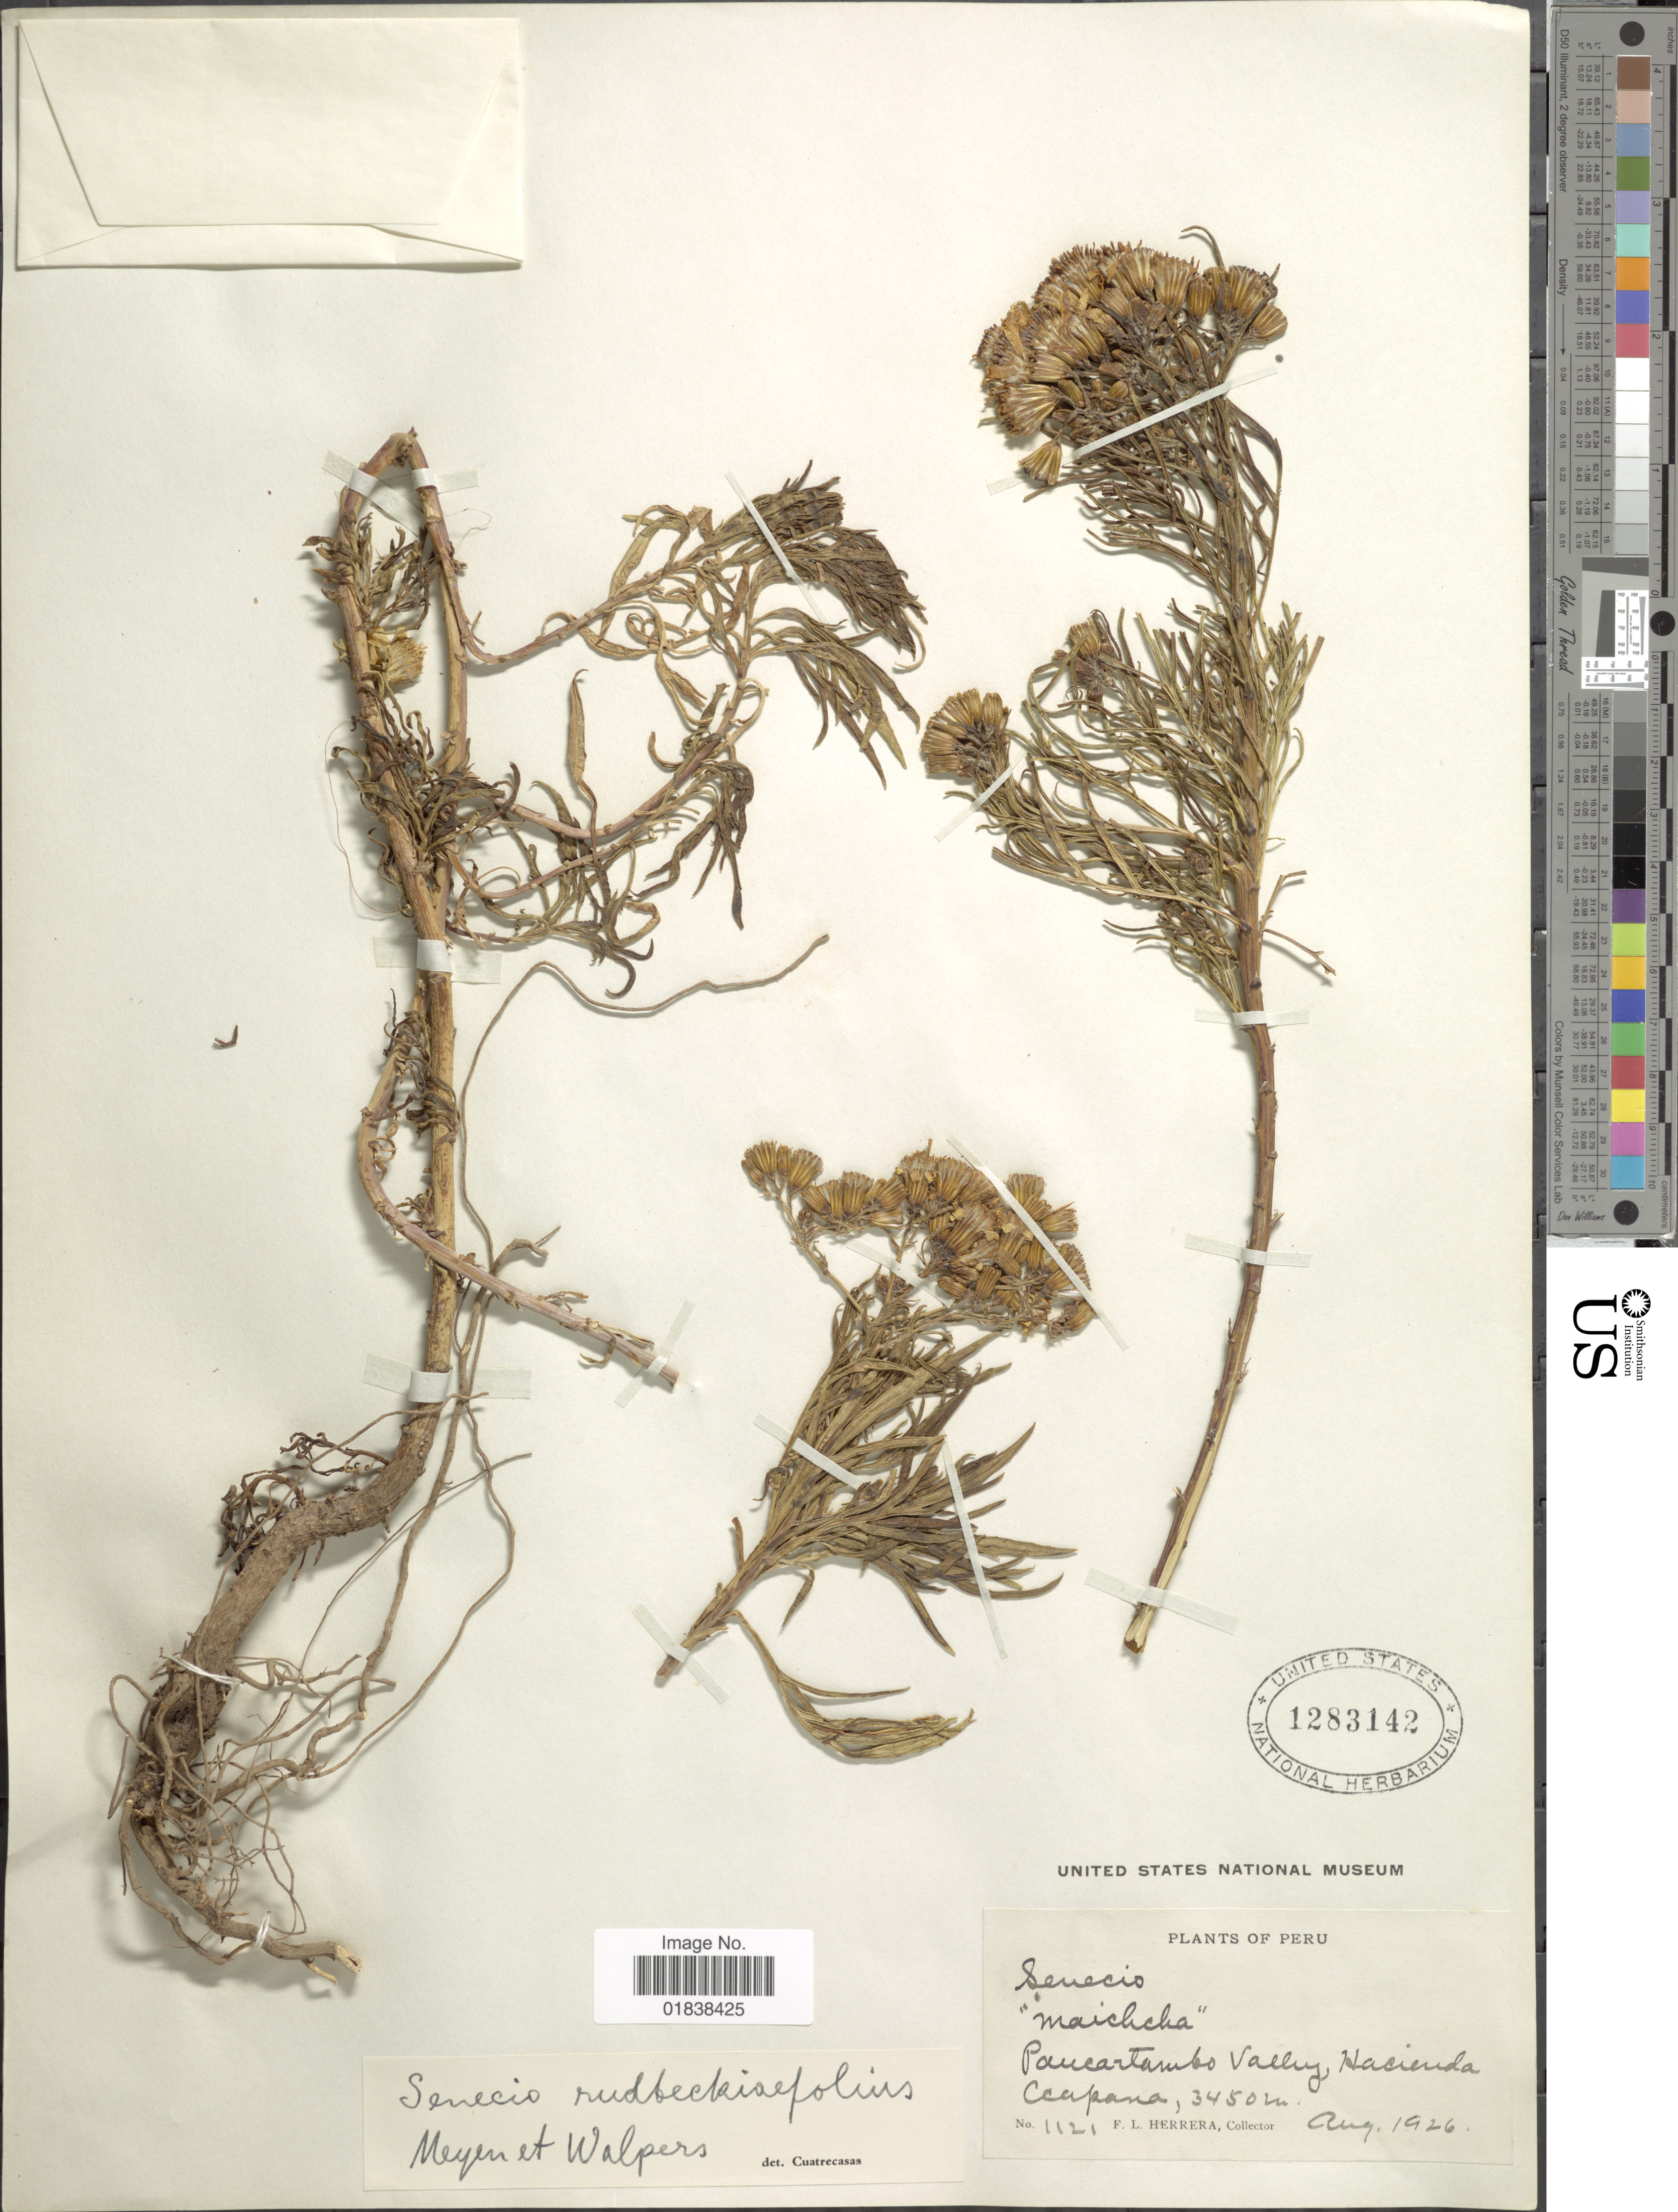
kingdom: Plantae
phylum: Tracheophyta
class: Magnoliopsida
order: Asterales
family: Asteraceae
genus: Senecio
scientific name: Senecio rudbeckiifolius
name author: Meyen & Walp.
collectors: F. L. Herrera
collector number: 1121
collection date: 1926-08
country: Peru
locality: Paucartambo Valley, Hacienda Ocapana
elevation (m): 3450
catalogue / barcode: US 1283142